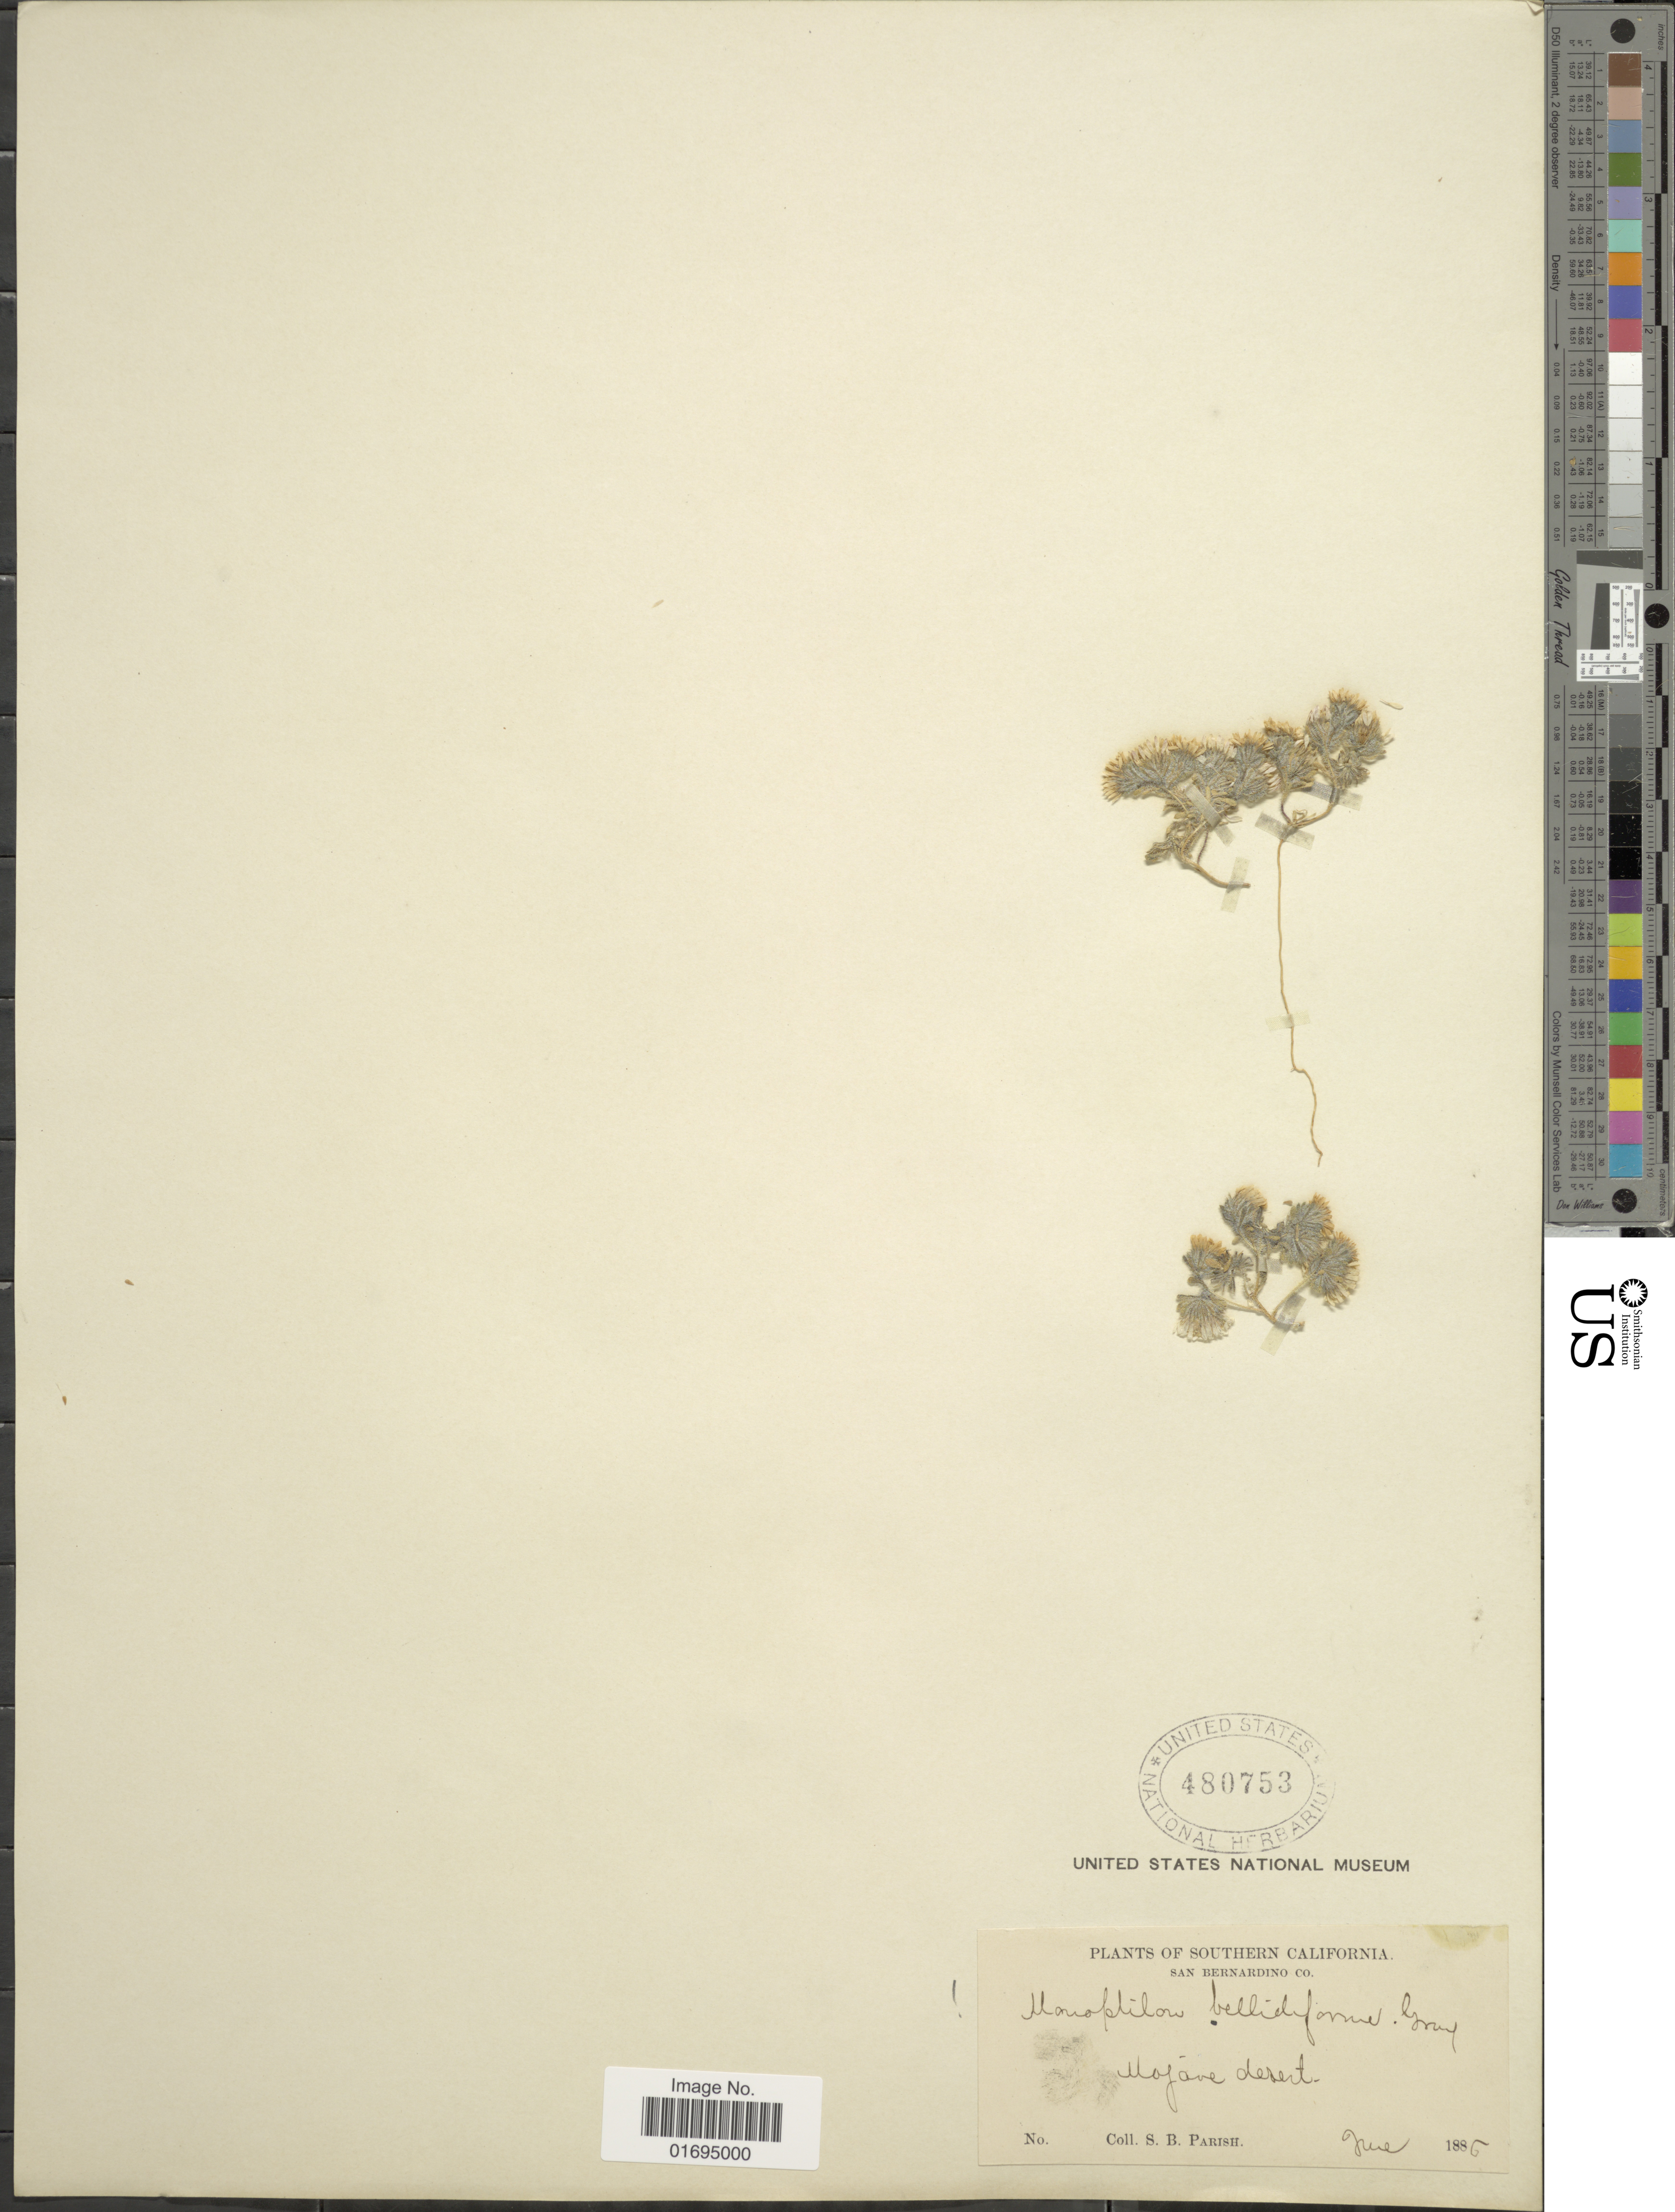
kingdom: Plantae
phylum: Tracheophyta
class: Magnoliopsida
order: Asterales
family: Asteraceae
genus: Monoptilon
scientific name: Monoptilon bellidiforme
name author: Torr. & A. Gray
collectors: S. B. Parish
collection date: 1886-06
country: United States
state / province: California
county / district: San Bernardino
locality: Southern California, San Bernardino Co. Mojave desert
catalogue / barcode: US 480753